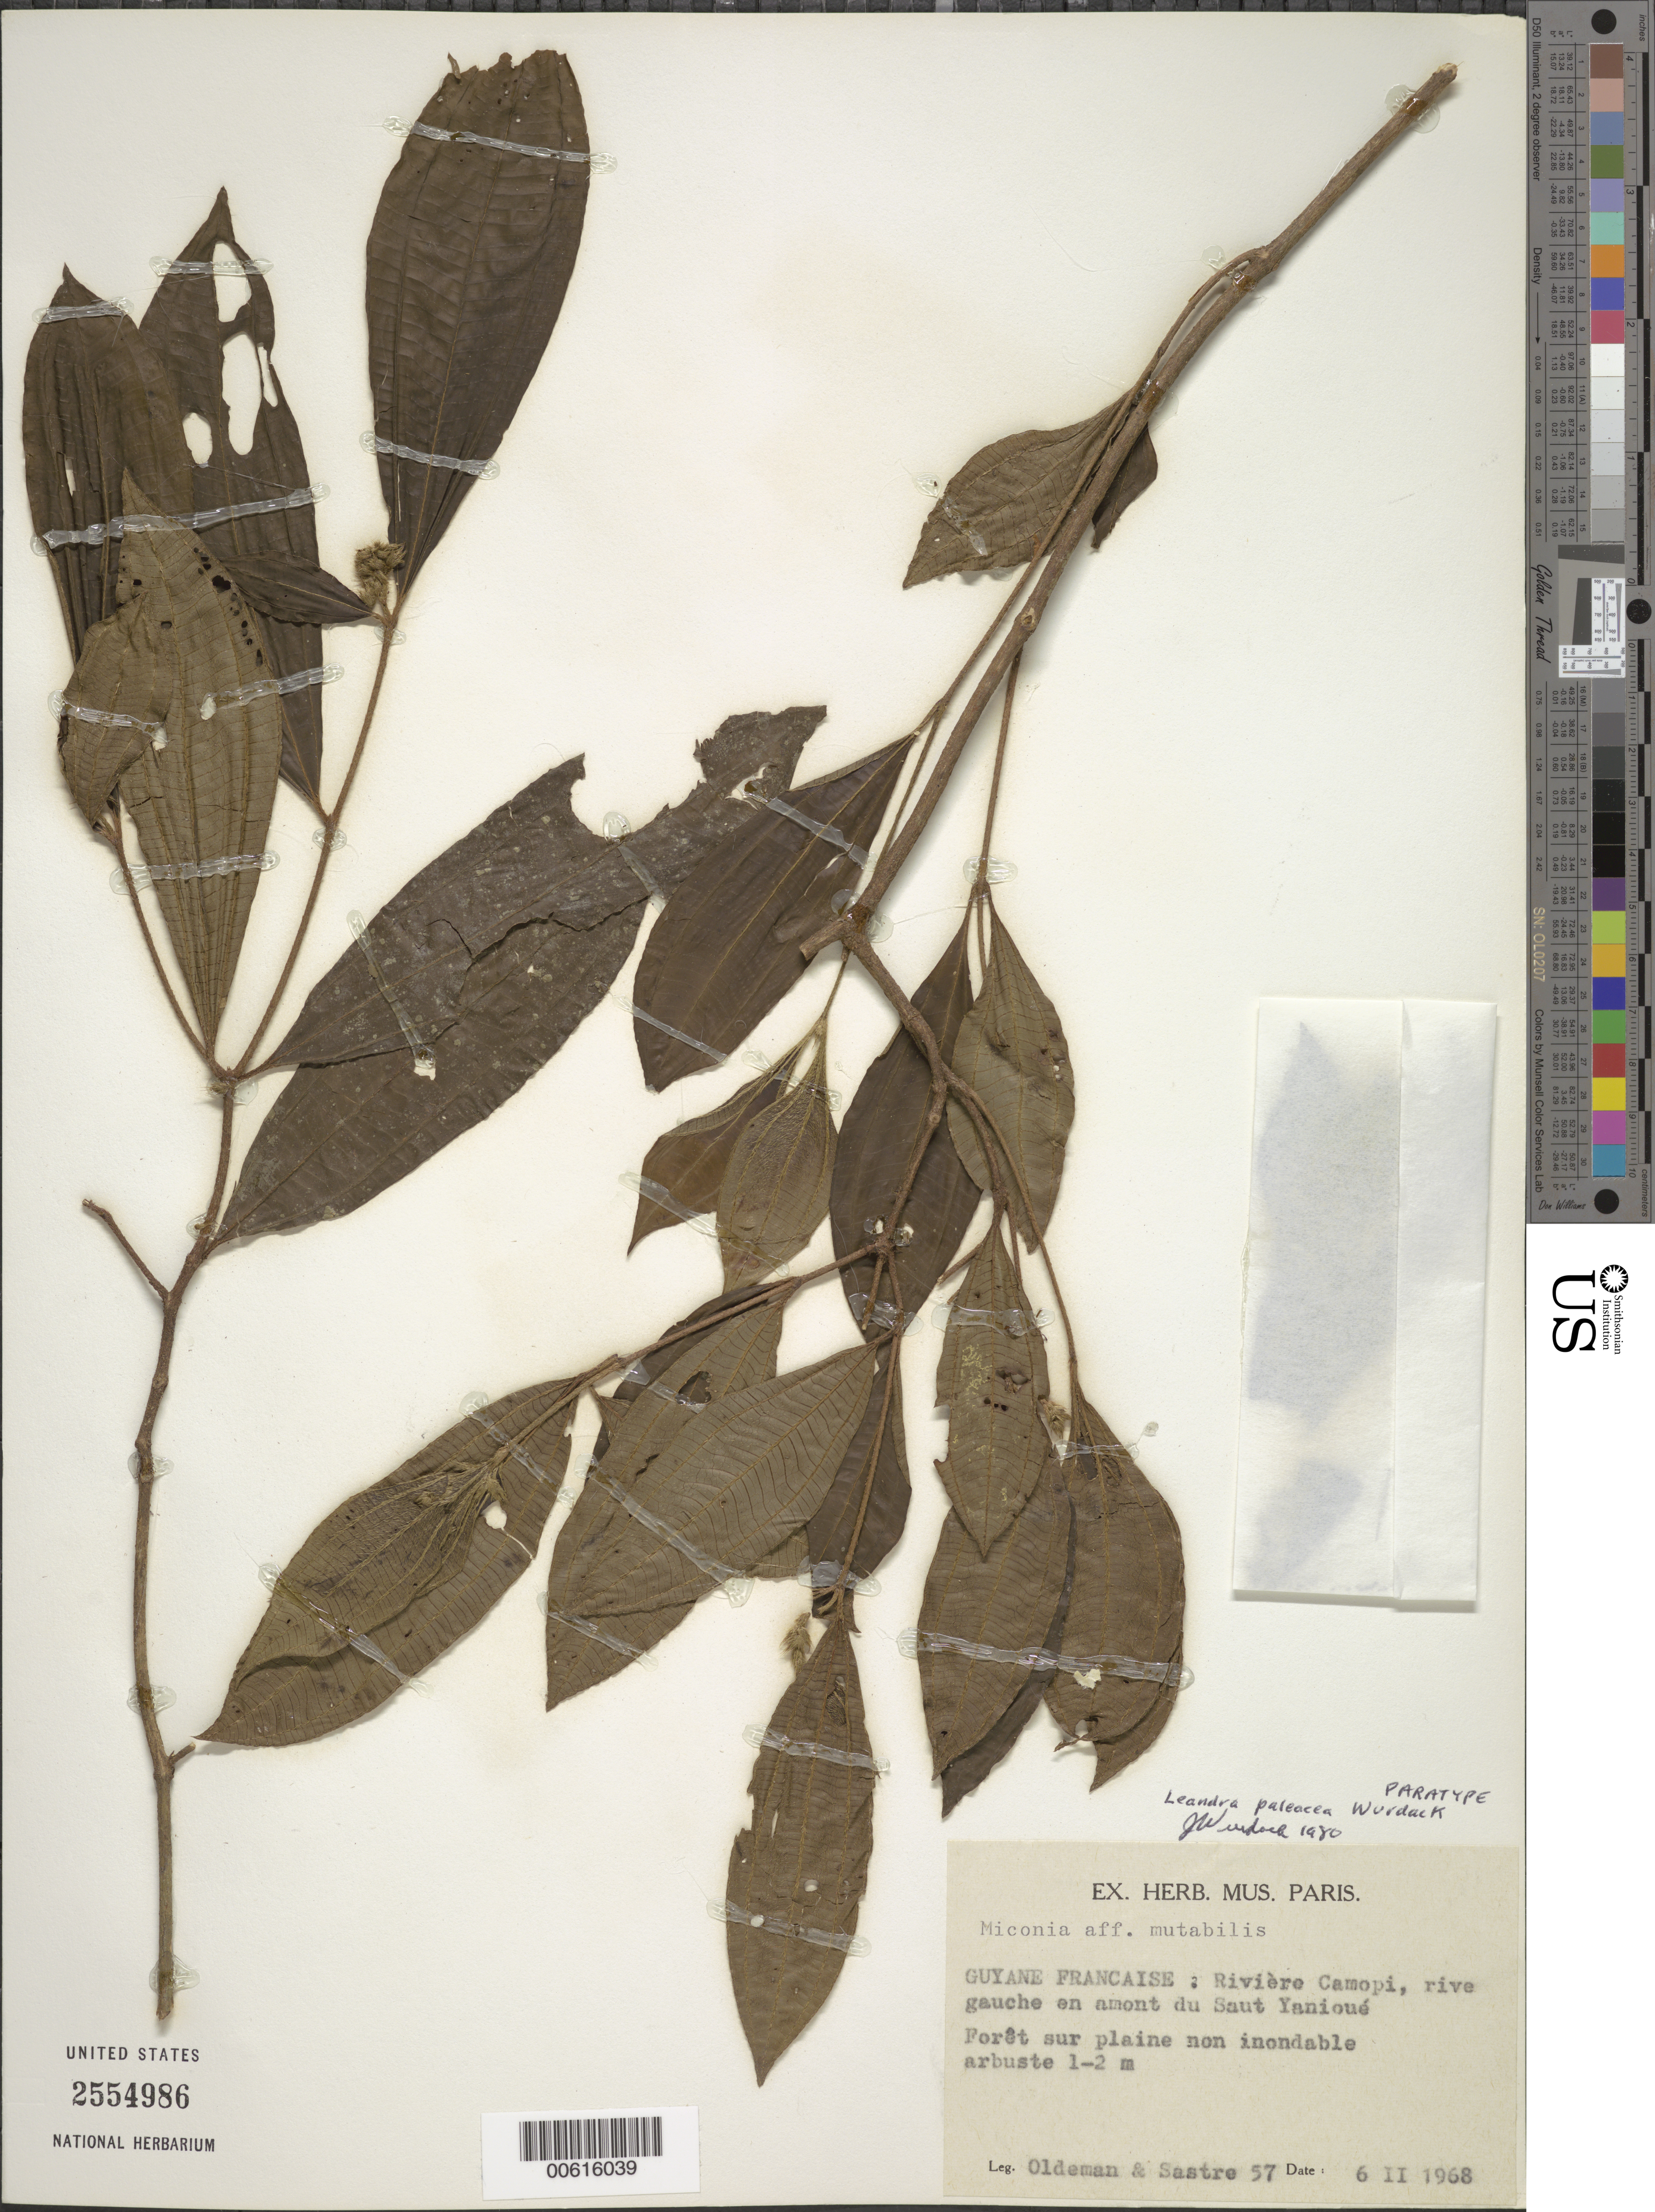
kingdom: Plantae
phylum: Tracheophyta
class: Magnoliopsida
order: Myrtales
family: Melastomataceae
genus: Leandra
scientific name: Leandra paleacea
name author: Wurdack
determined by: Wurdack, John J., (US), US (UNITED STATES)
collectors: R. Oldeman & C. H. L. Sastre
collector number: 57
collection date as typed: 6-Feb-68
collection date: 1968-02-06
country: French Guiana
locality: Rivière Camopi, rive gauche, en amont du Saut Yanouié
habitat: Foret sur plaine non inondable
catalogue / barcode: US 2554986